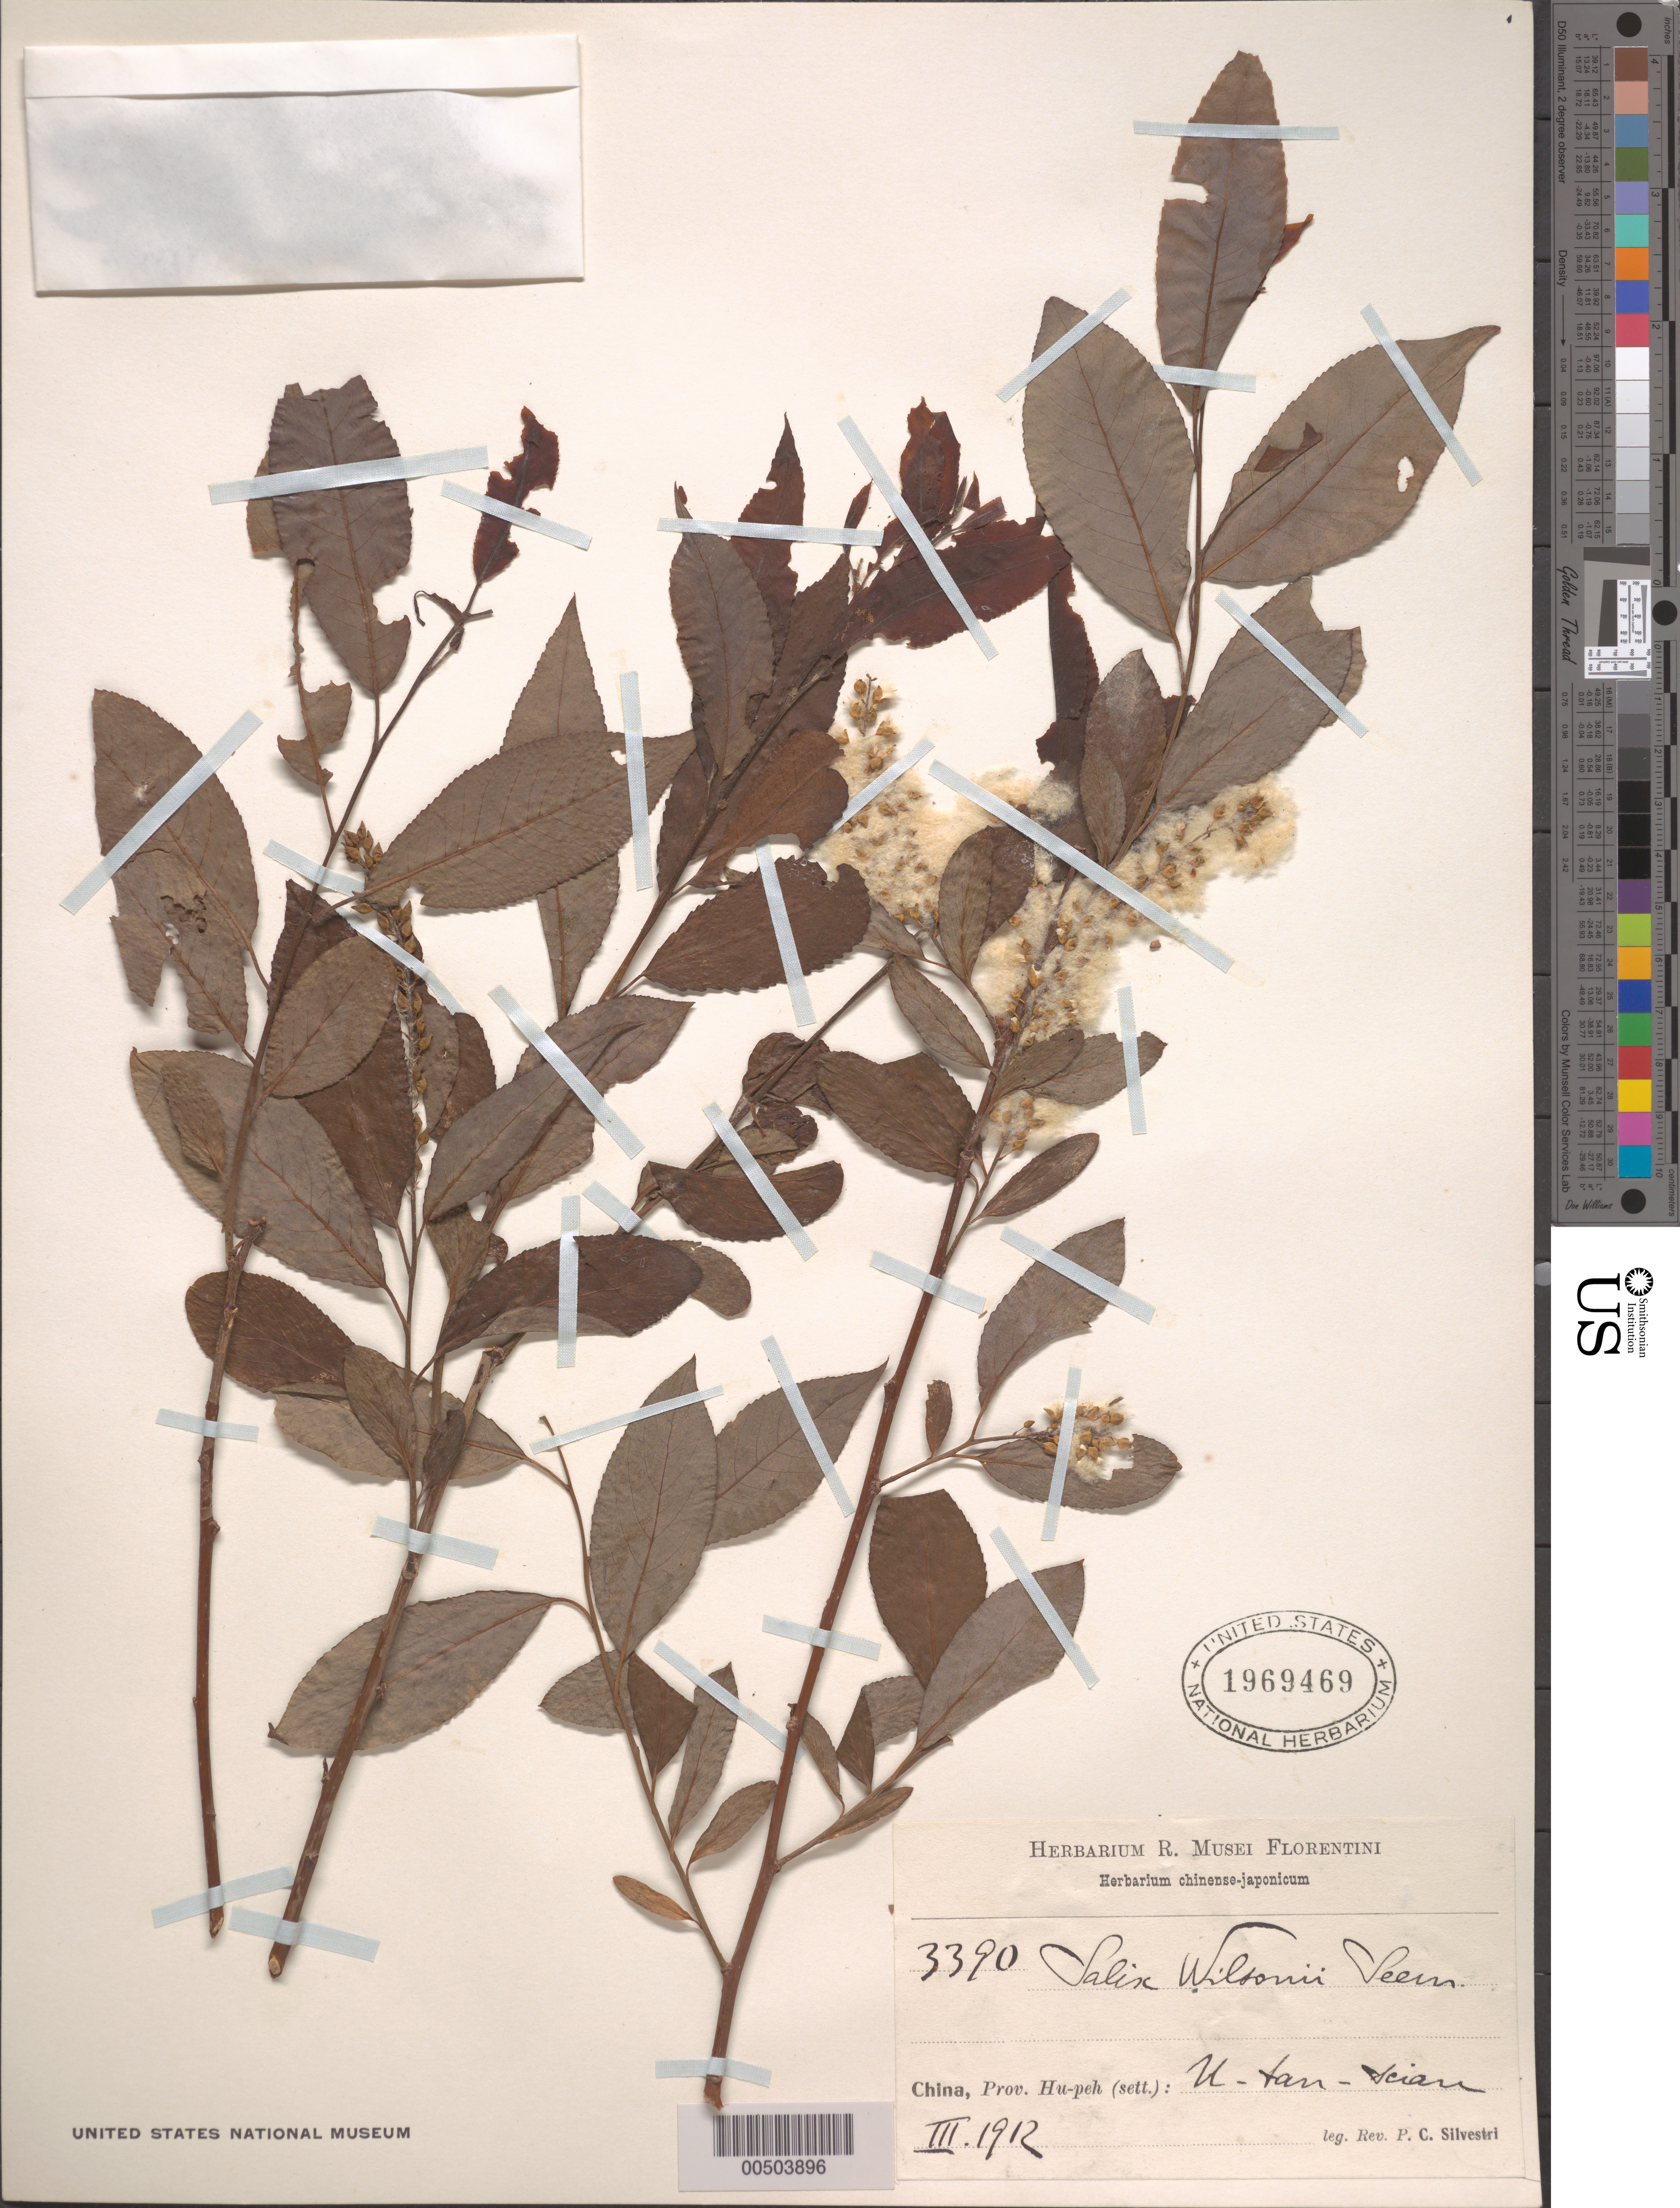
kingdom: Plantae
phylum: Tracheophyta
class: Magnoliopsida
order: Malpighiales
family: Salicaceae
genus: Salix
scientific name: Salix wilsonii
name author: Seemen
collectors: P. Silvestri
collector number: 3390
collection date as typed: Mar 1912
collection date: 1912-03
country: China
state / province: Hubei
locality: U Tan Xian District [?]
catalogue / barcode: US 1969469